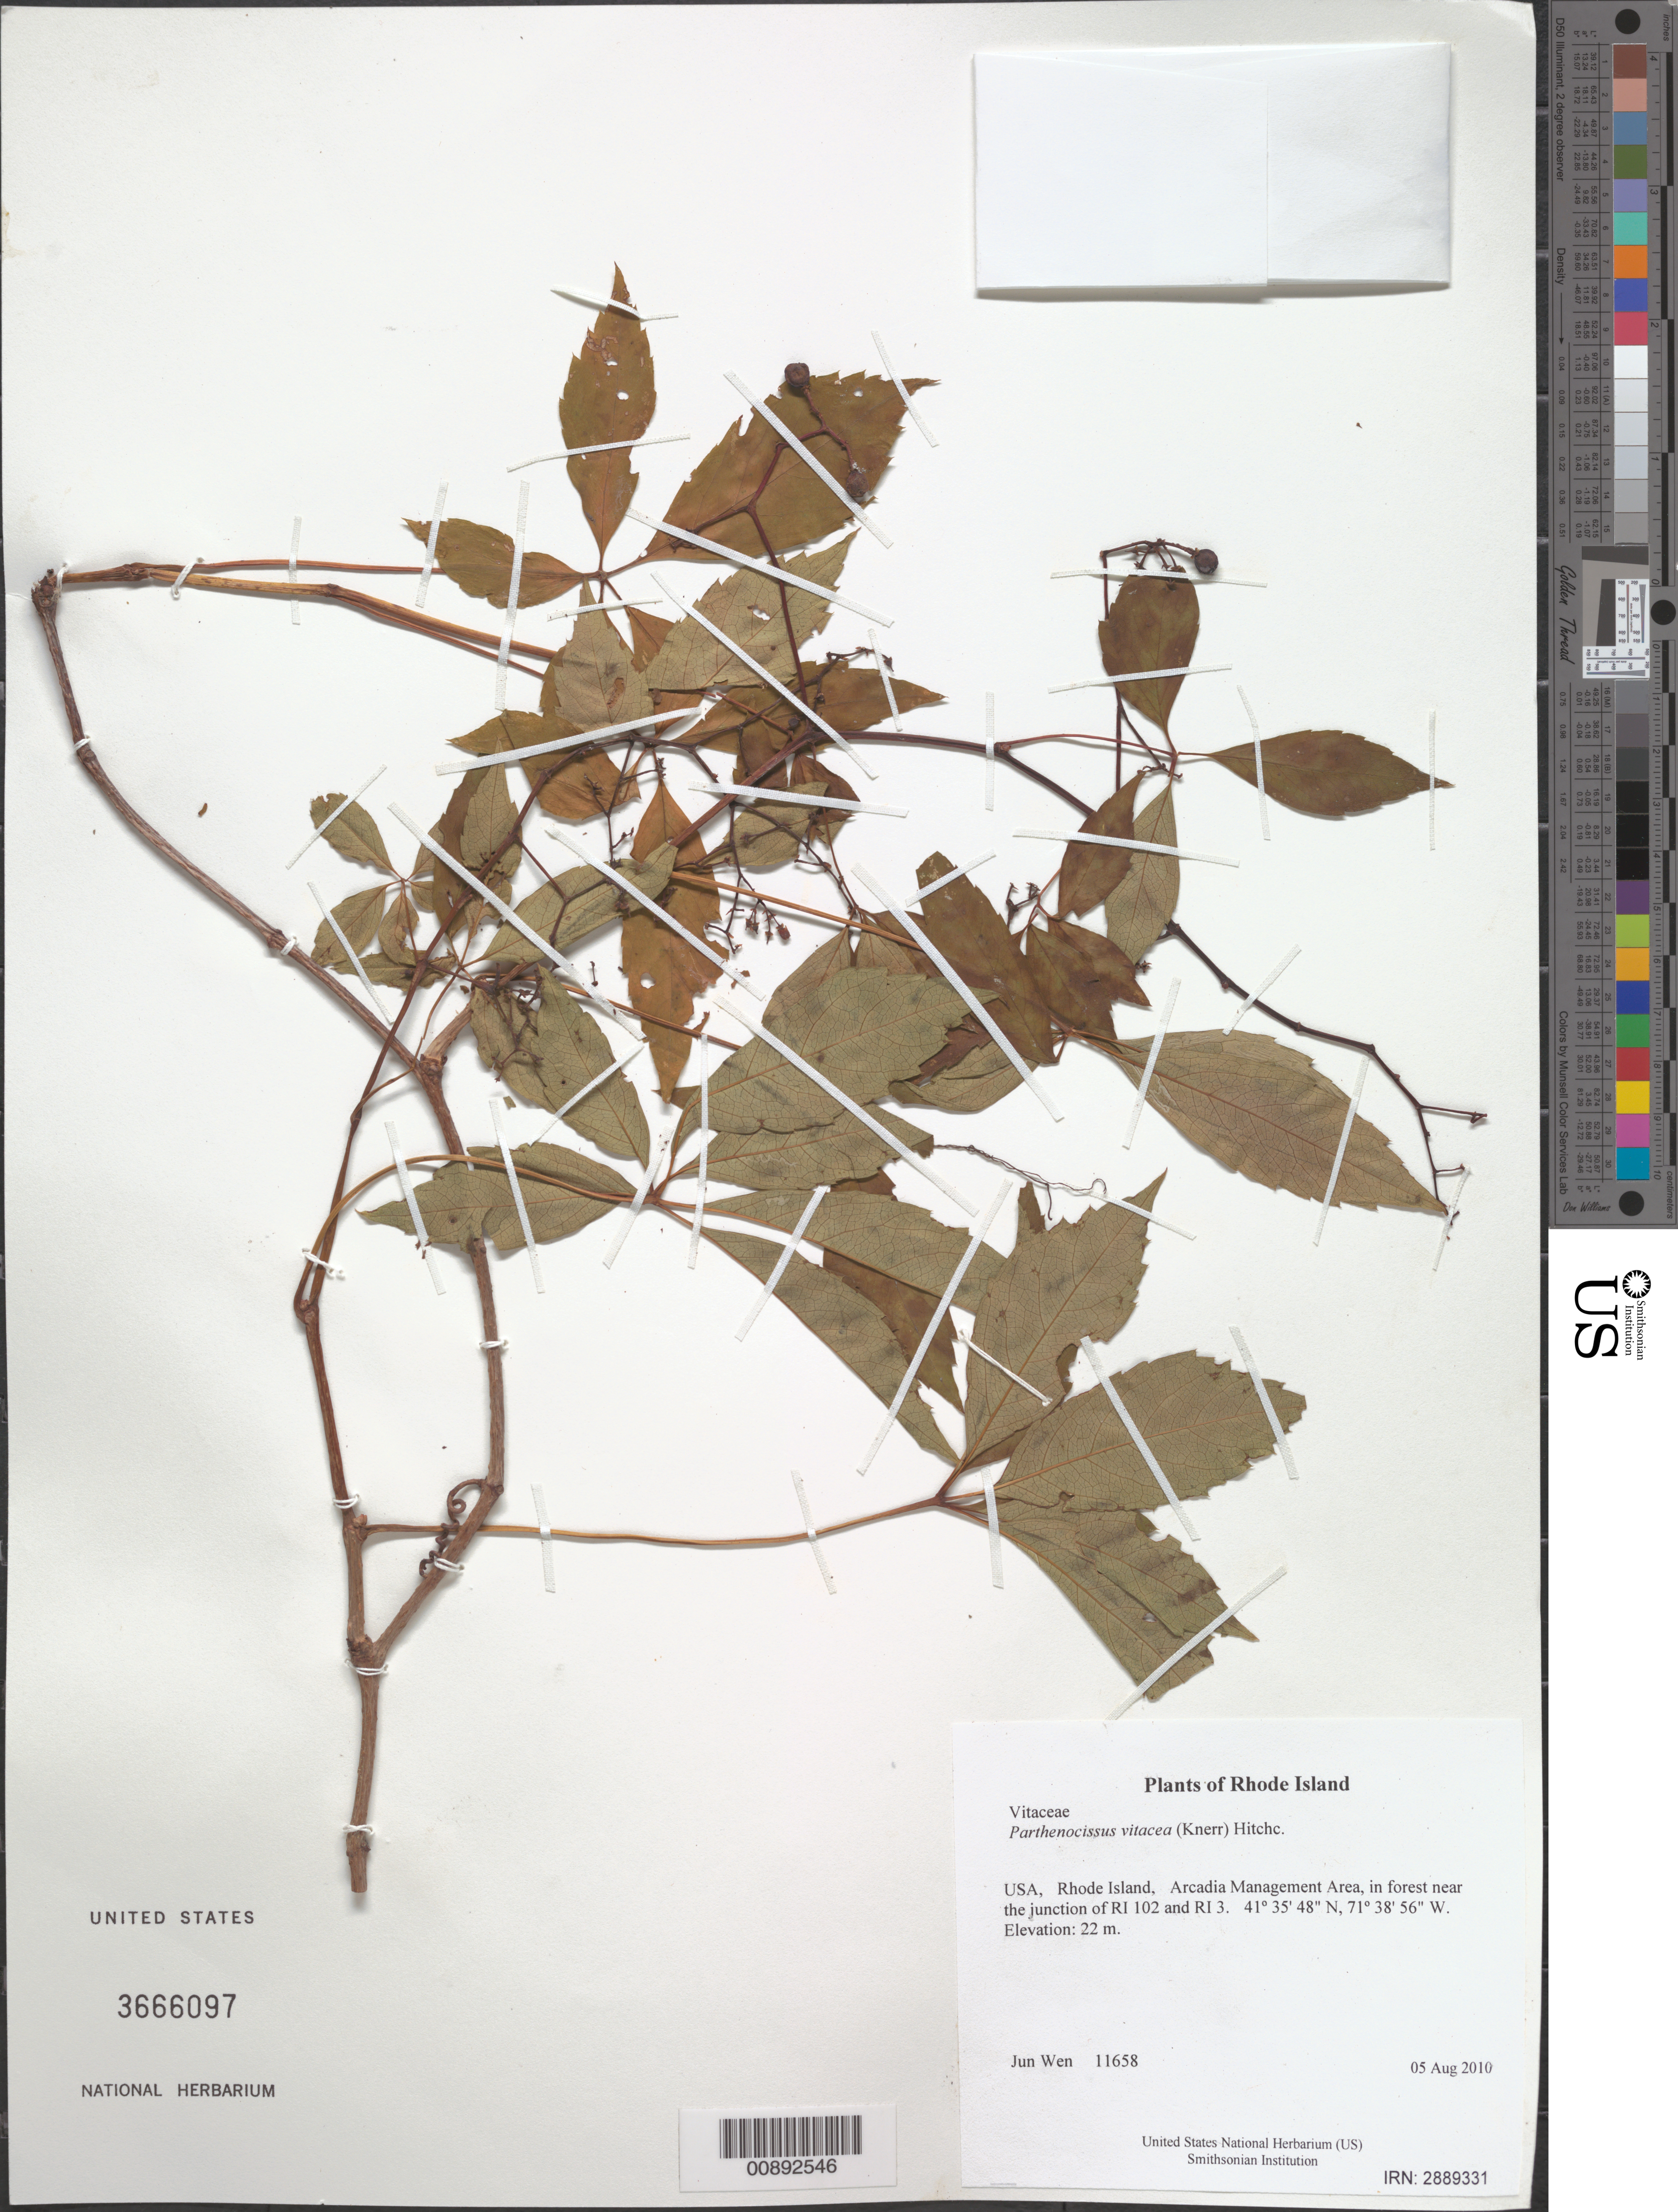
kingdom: Plantae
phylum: Tracheophyta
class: Magnoliopsida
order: Vitales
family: Vitaceae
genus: Parthenocissus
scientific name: Parthenocissus vitacea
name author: (Knerr) Hitchc.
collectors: J. Wen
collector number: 11658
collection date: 2010-08-05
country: United States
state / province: Rhode Island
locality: Arcadia Management Area, in forest near the junction of RI 102 and RI 3.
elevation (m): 22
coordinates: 41 35.804 N, 71 38.942 W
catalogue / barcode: US 3666097